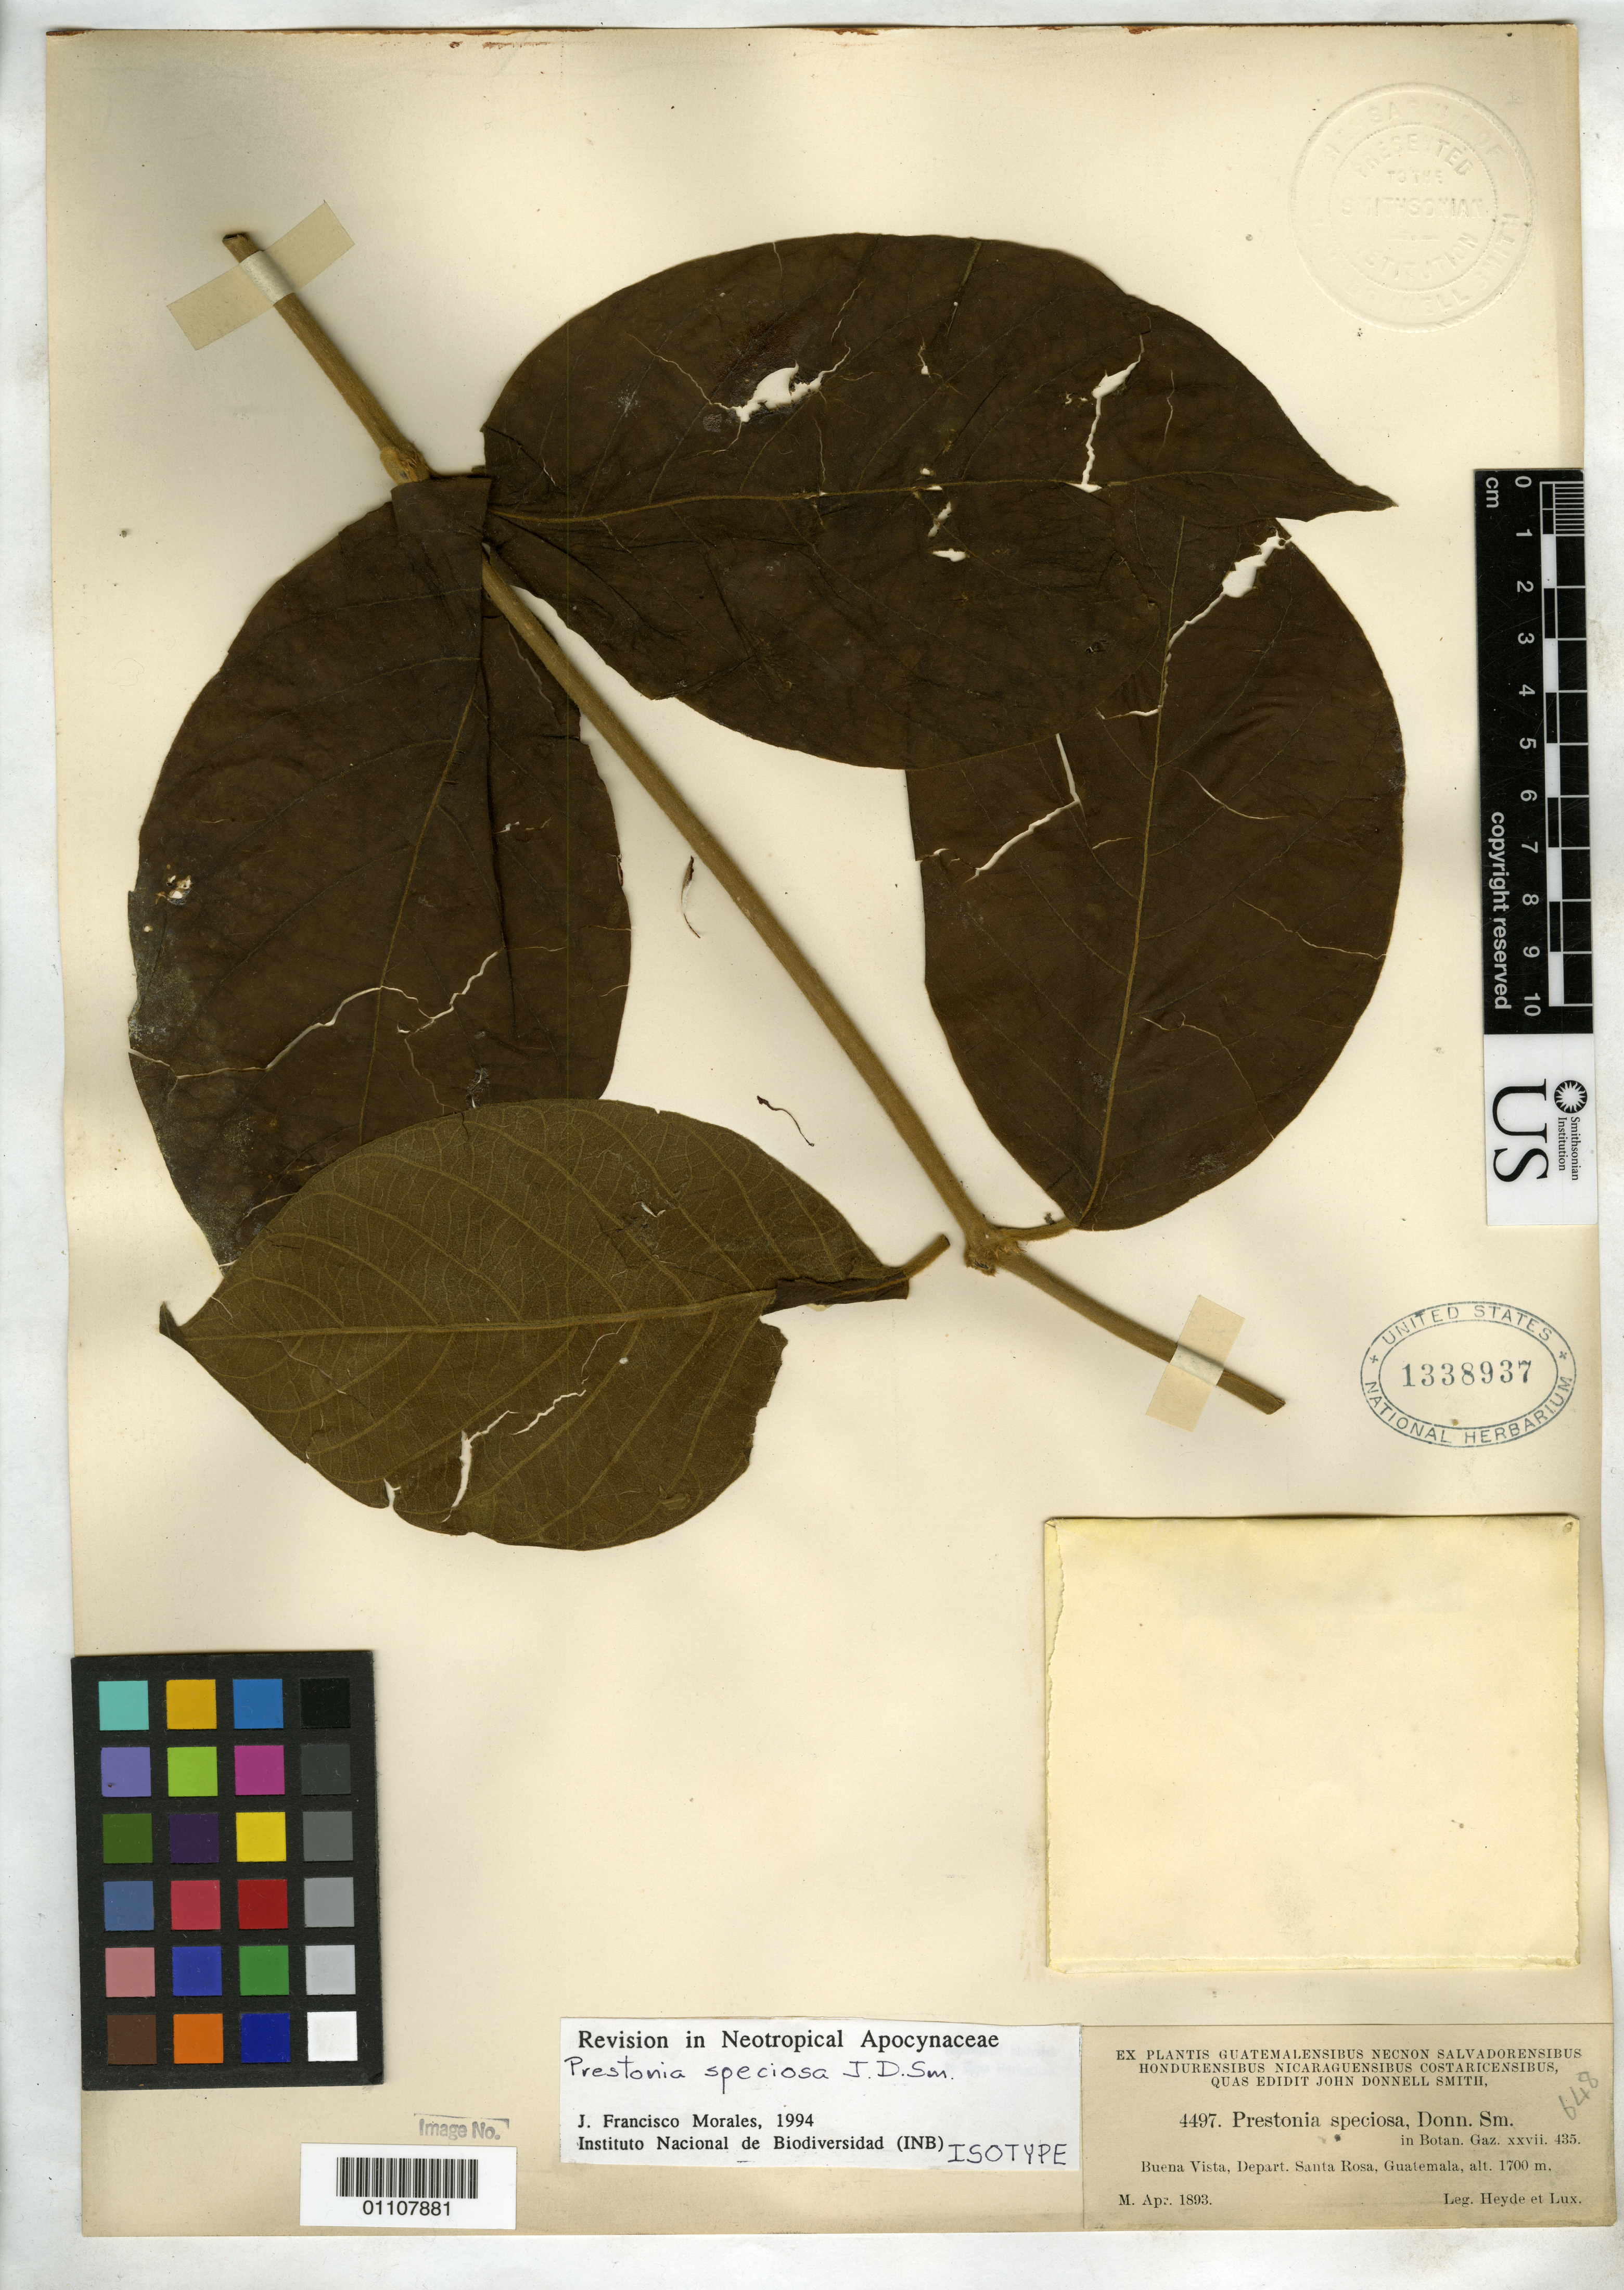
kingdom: Plantae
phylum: Tracheophyta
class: Magnoliopsida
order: Gentianales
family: Apocynaceae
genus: Prestonia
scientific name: Prestonia speciosa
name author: Donn. Sm.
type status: Type Collection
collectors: E. T. Heyde & E. Lux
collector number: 4497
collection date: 1893-04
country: Guatemala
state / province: Santa Rosa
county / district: Santa Rosa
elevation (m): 1700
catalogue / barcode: US 1338937